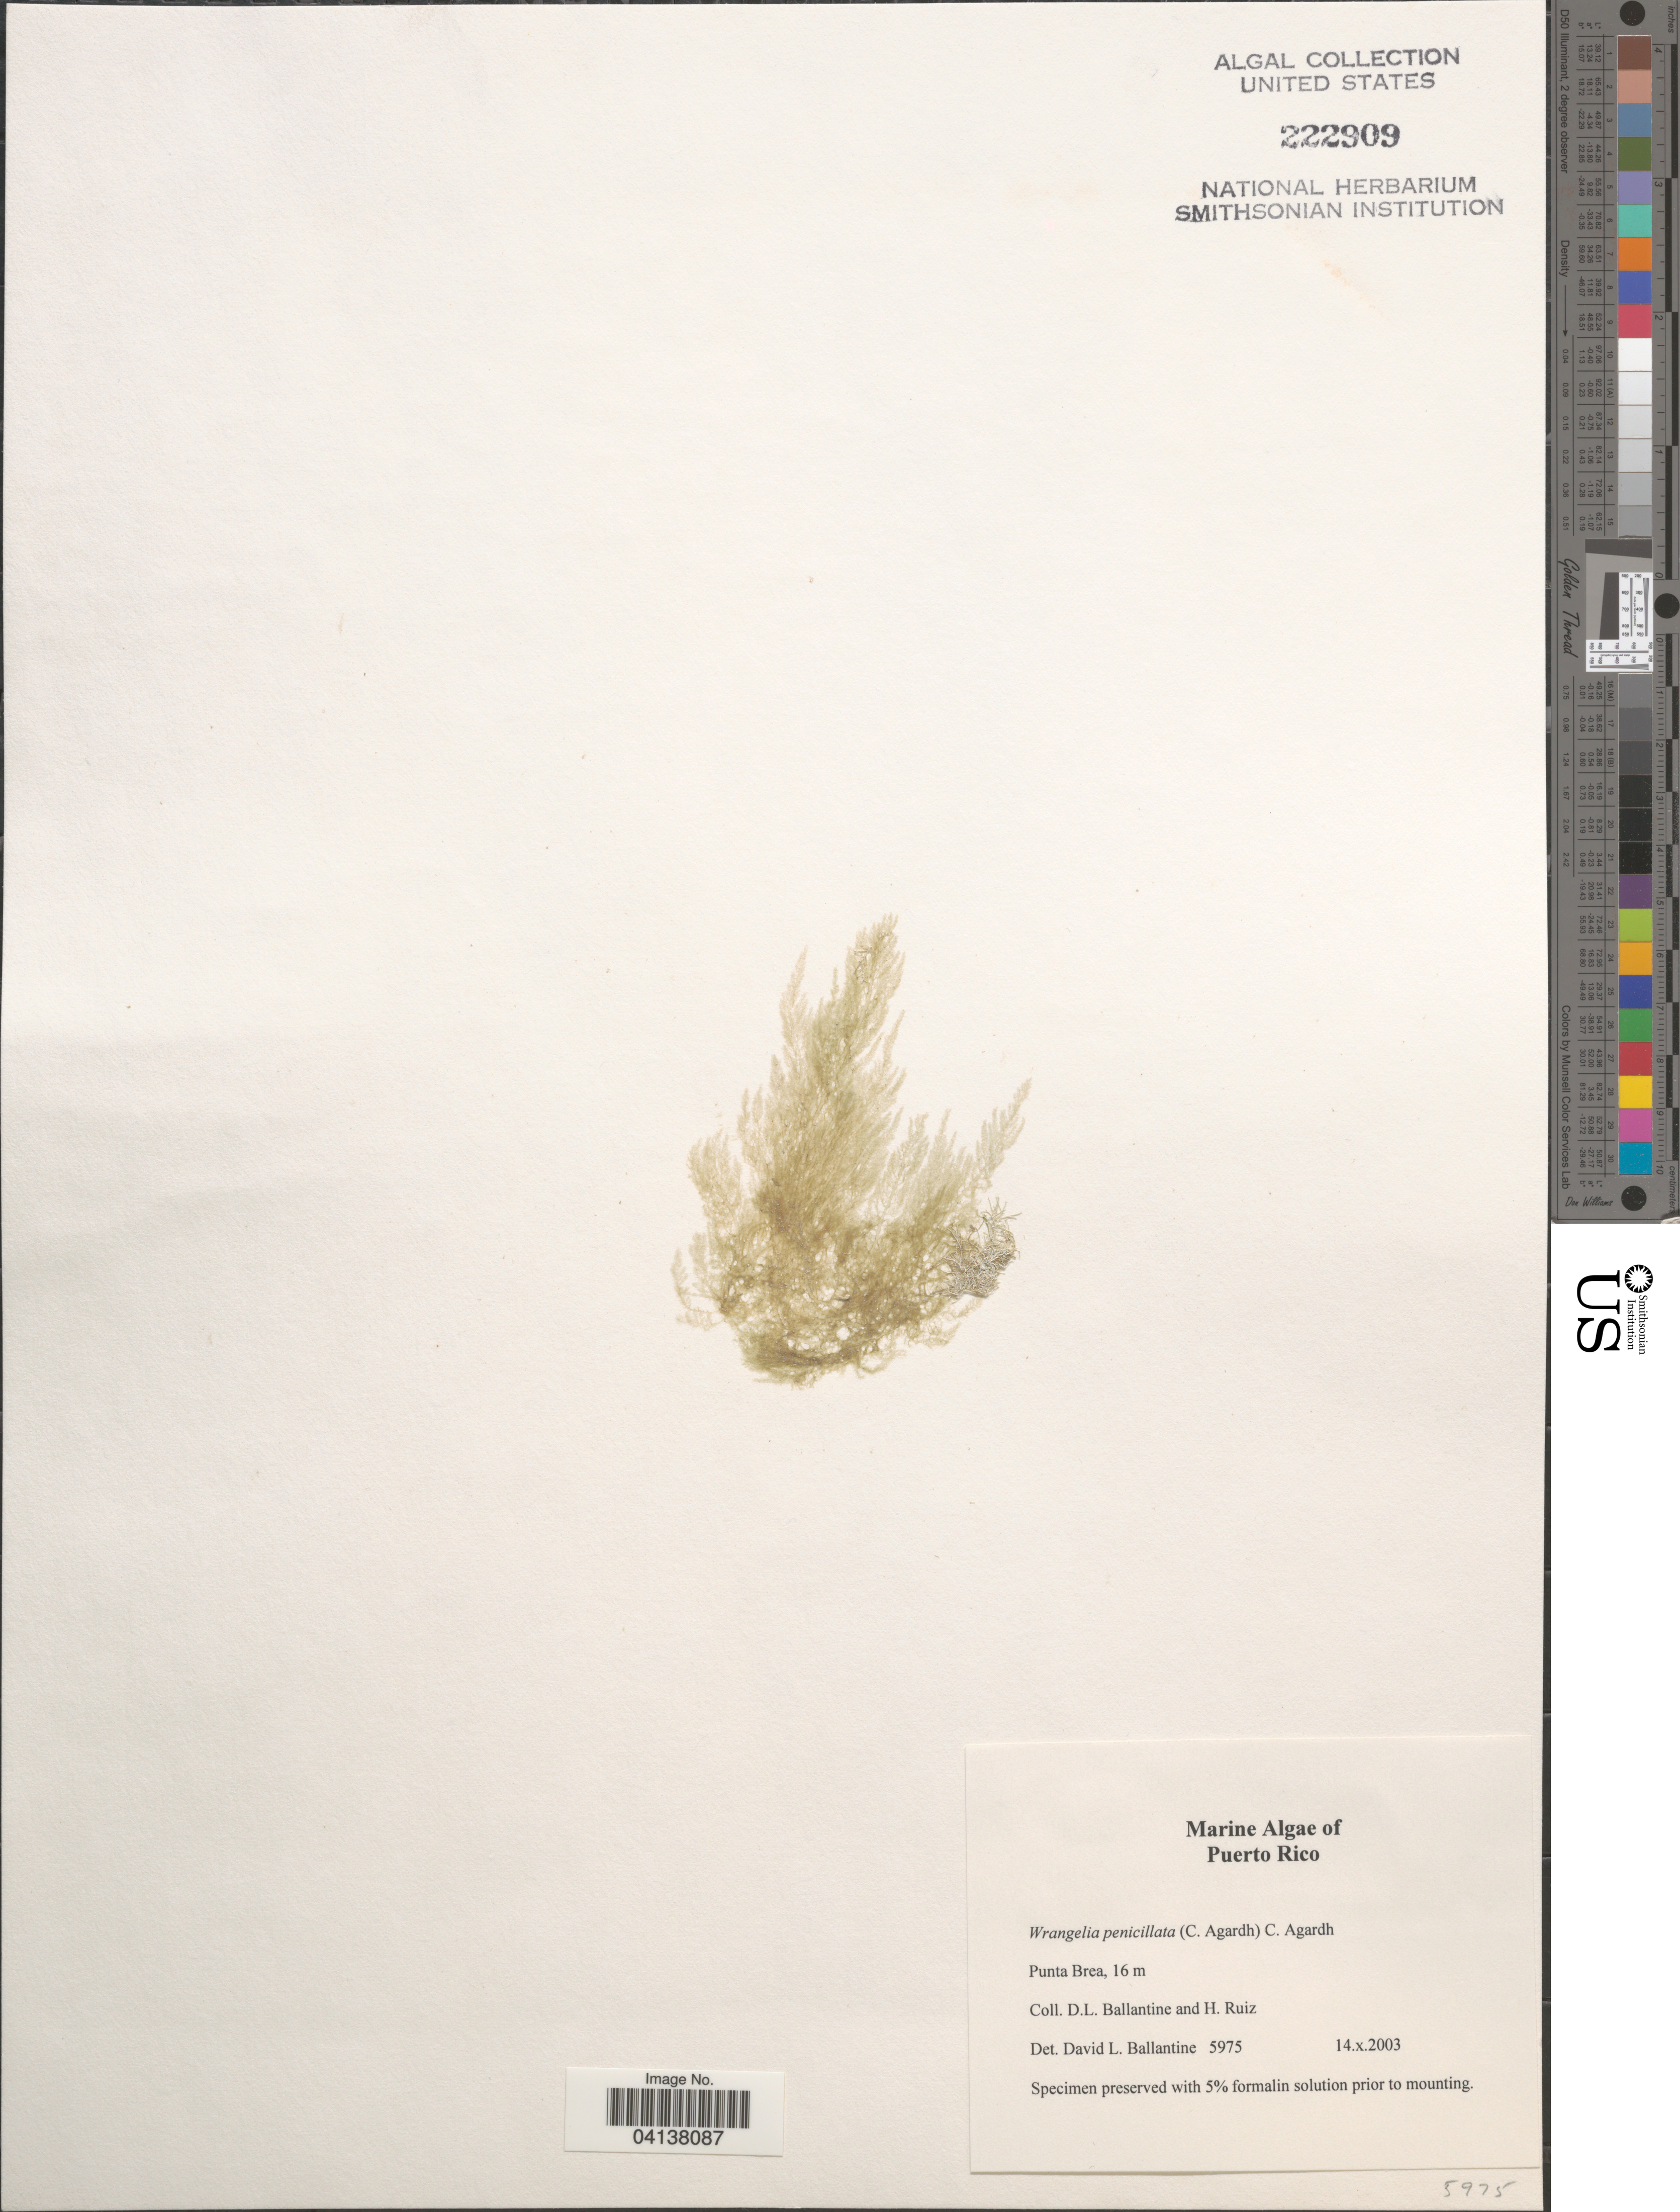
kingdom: Plantae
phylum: Rhodophyta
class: Florideophyceae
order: Ceramiales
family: Wrangeliaceae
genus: Wrangelia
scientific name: Wrangelia penicillata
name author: (C. Agardh) C. Agardh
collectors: D.L. Ballantine & H. Ruiz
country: Puerto Rico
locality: Punta Brea.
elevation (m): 16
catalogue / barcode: US 222909